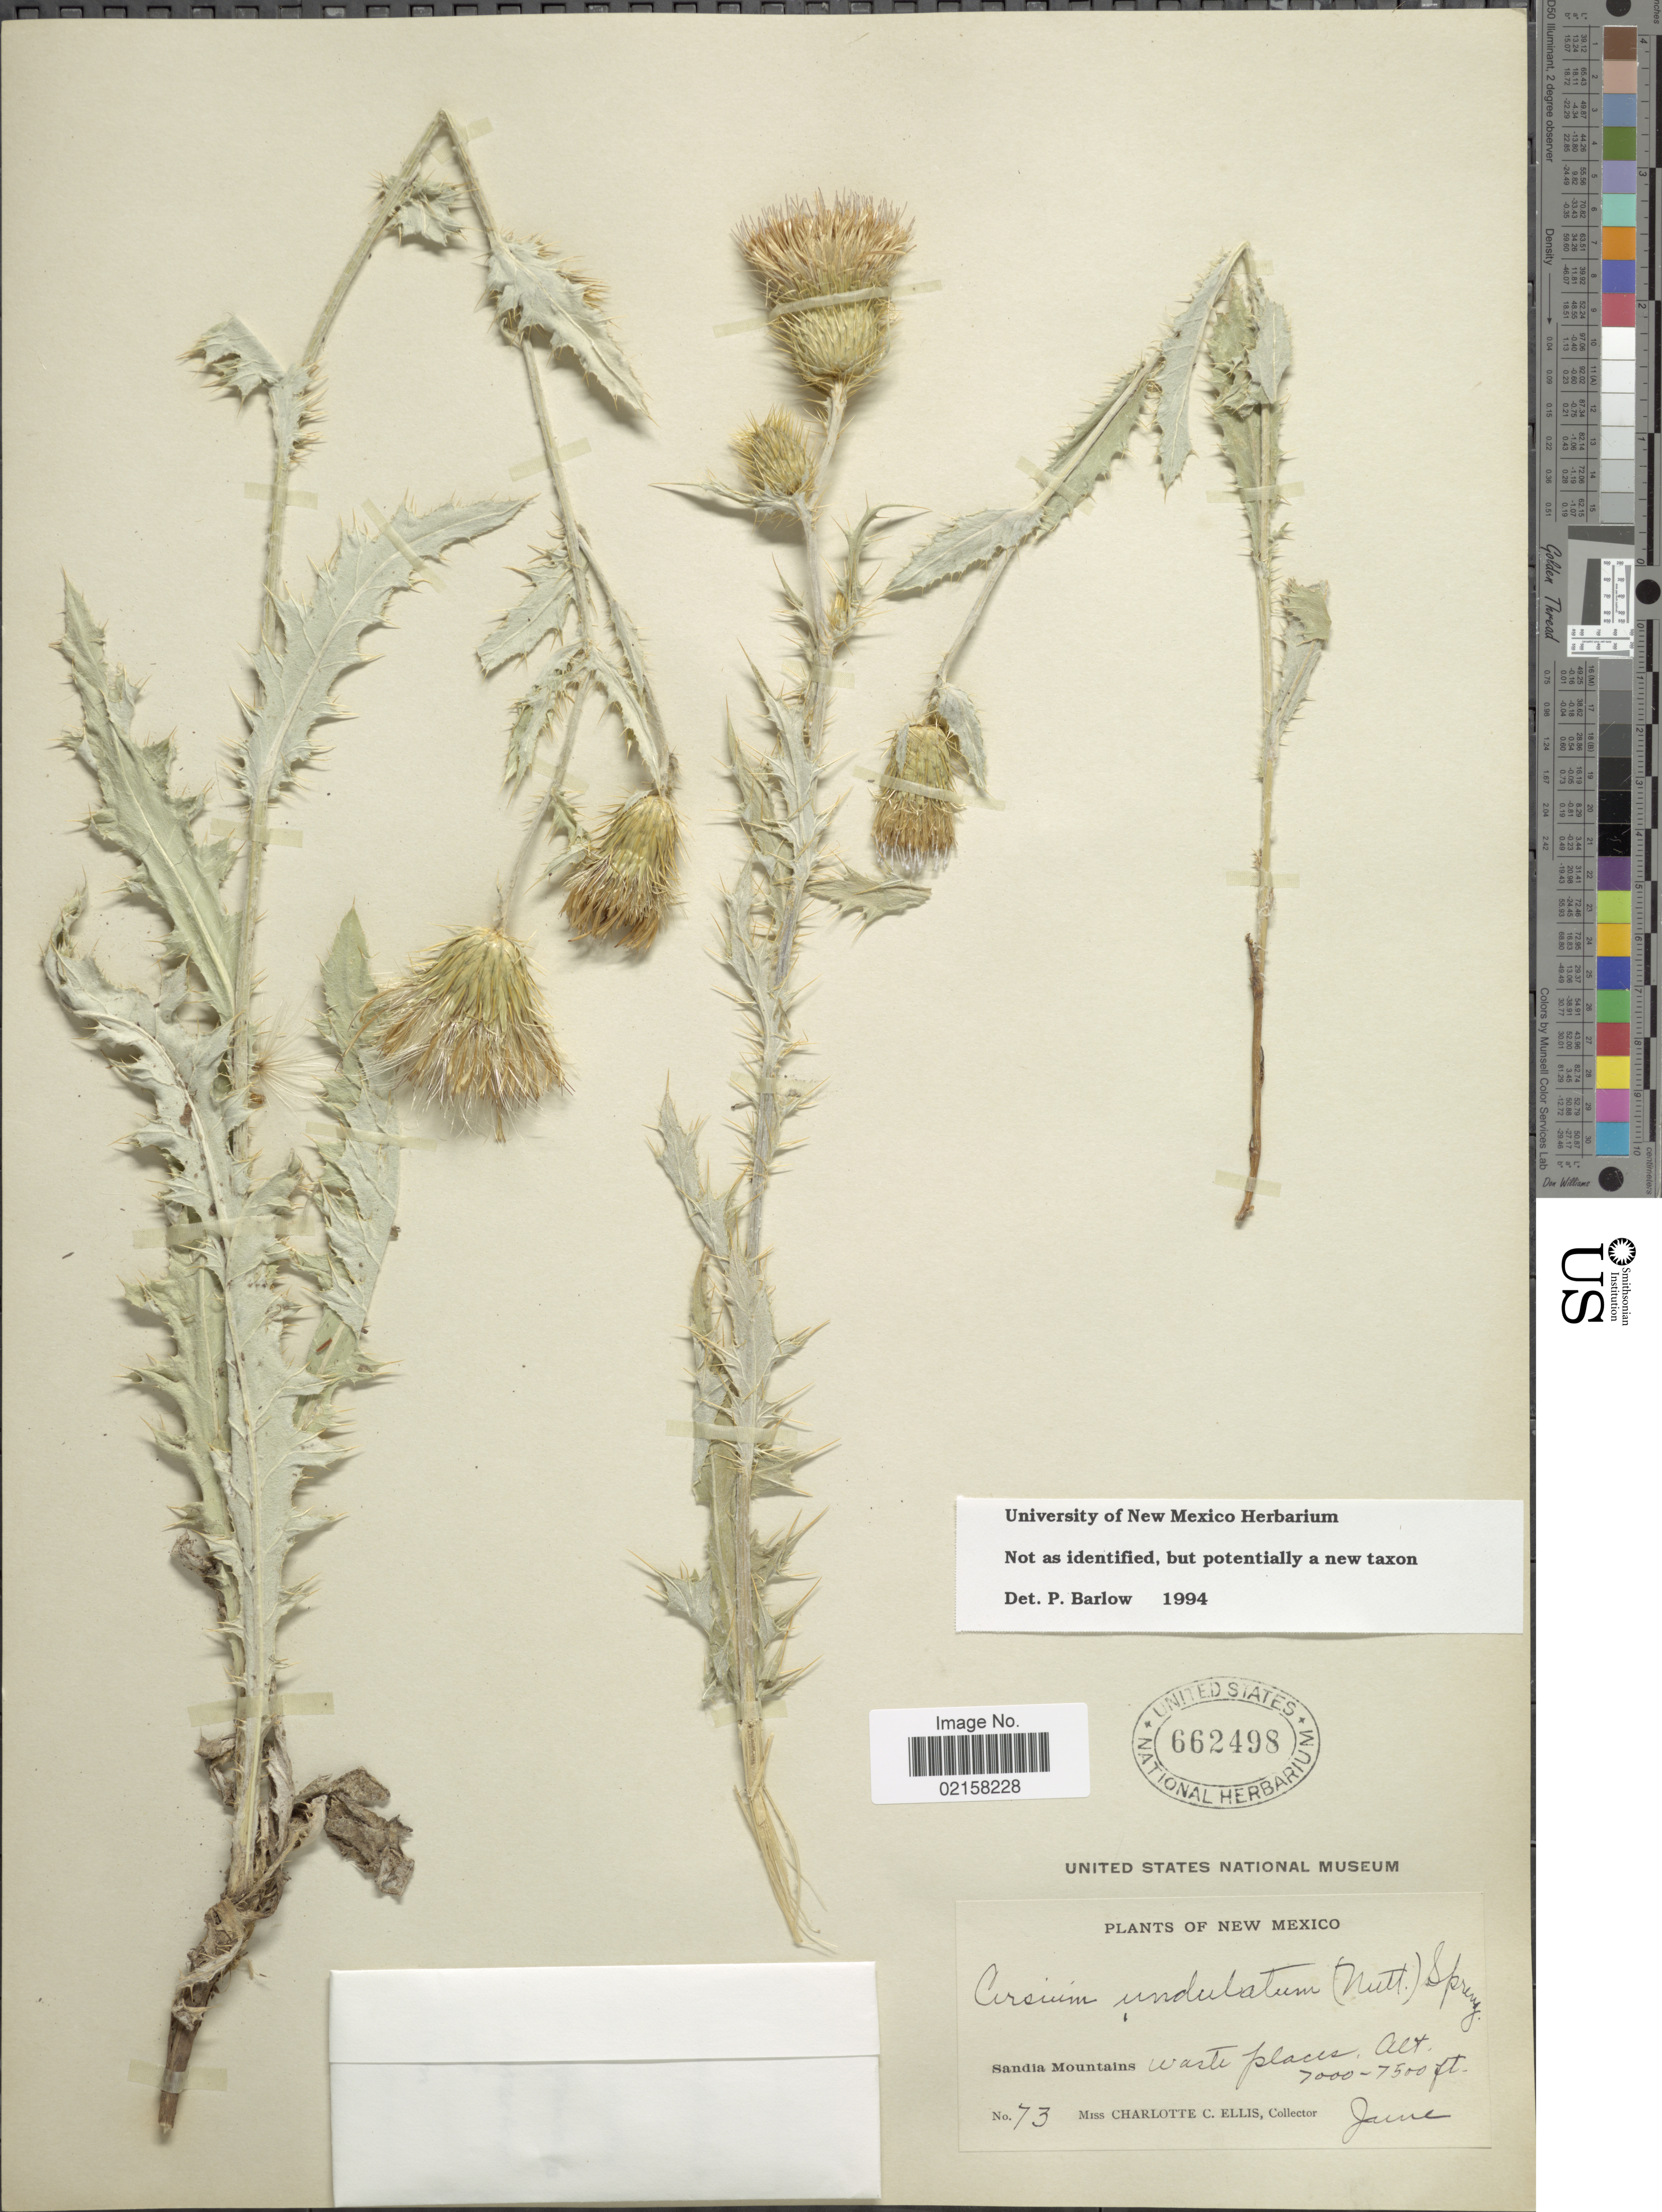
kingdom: Plantae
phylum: Tracheophyta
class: Magnoliopsida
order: Asterales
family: Asteraceae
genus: Cirsium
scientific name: Cirsium sp.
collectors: C. C. Ellis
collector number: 73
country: United States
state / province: New Mexico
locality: Sandia Mountains, waste places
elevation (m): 2134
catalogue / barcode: US 662498